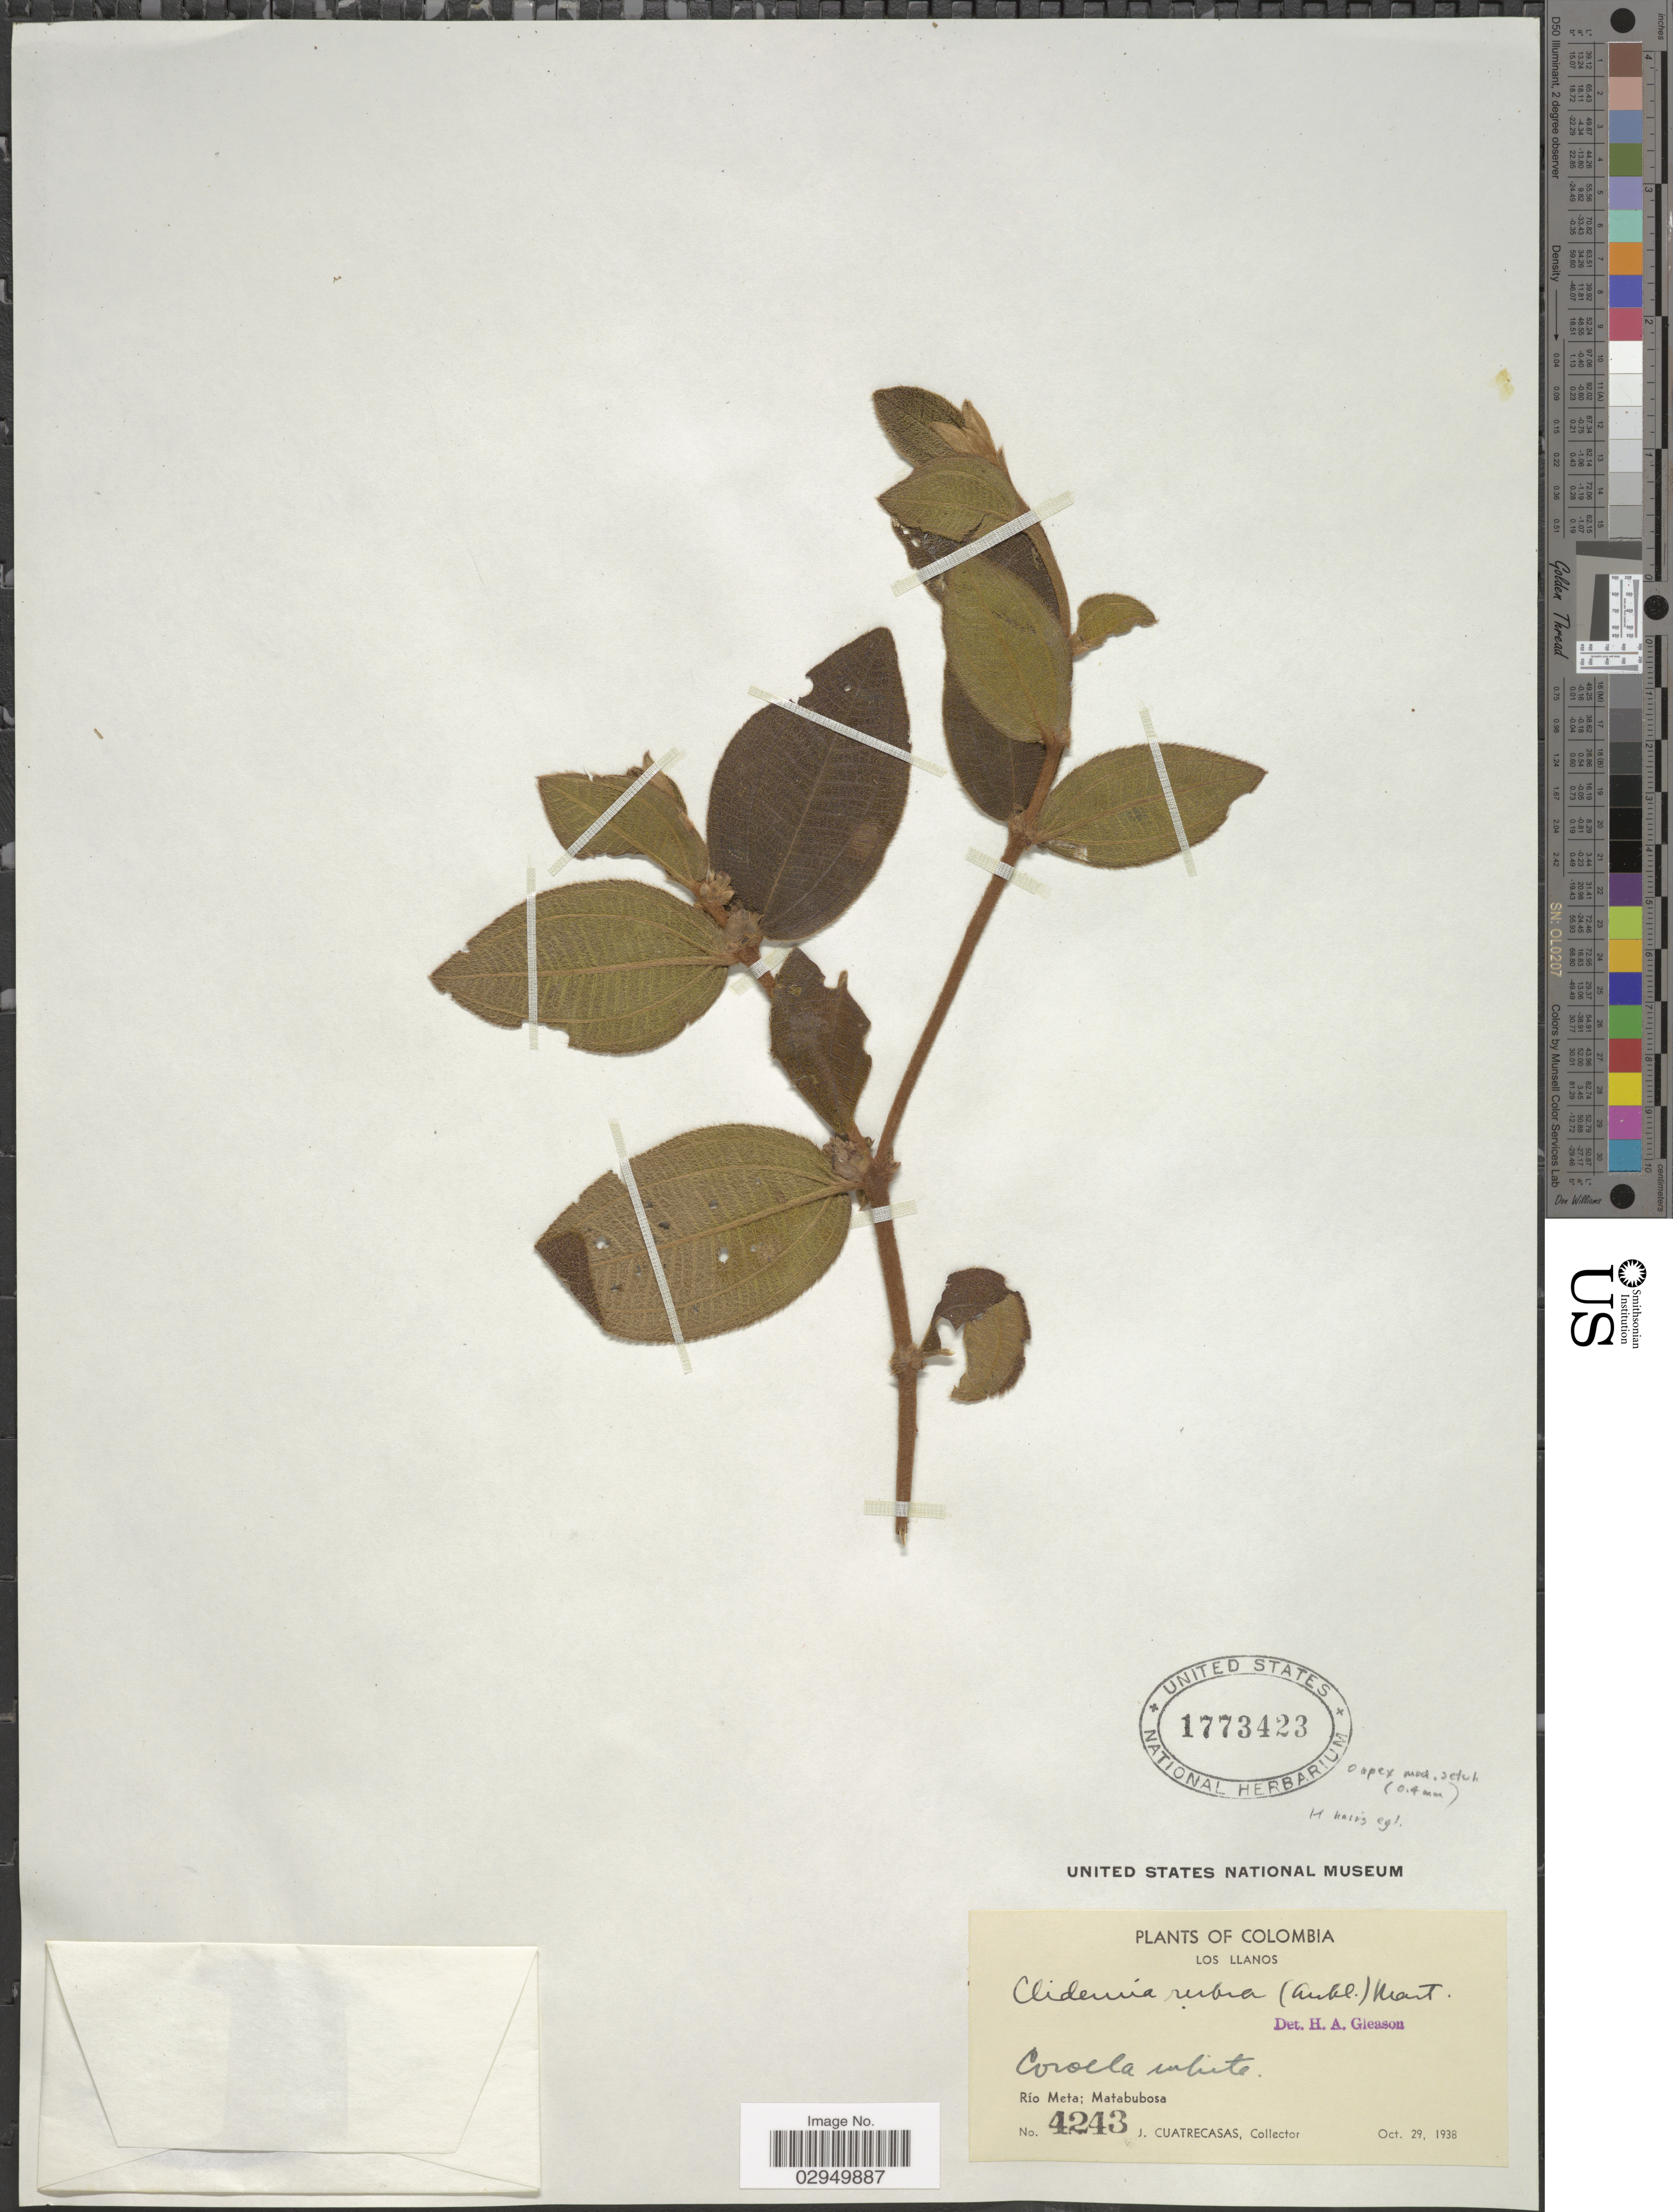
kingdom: Plantae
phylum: Tracheophyta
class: Magnoliopsida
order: Myrtales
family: Melastomataceae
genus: Clidemia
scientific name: Clidemia sericea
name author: D. Don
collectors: J. Cuatrecasas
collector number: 4243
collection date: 1938-10-29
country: Colombia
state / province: Meta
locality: Los Llanos. Río Meta; Matabubosa.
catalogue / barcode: US 1773423